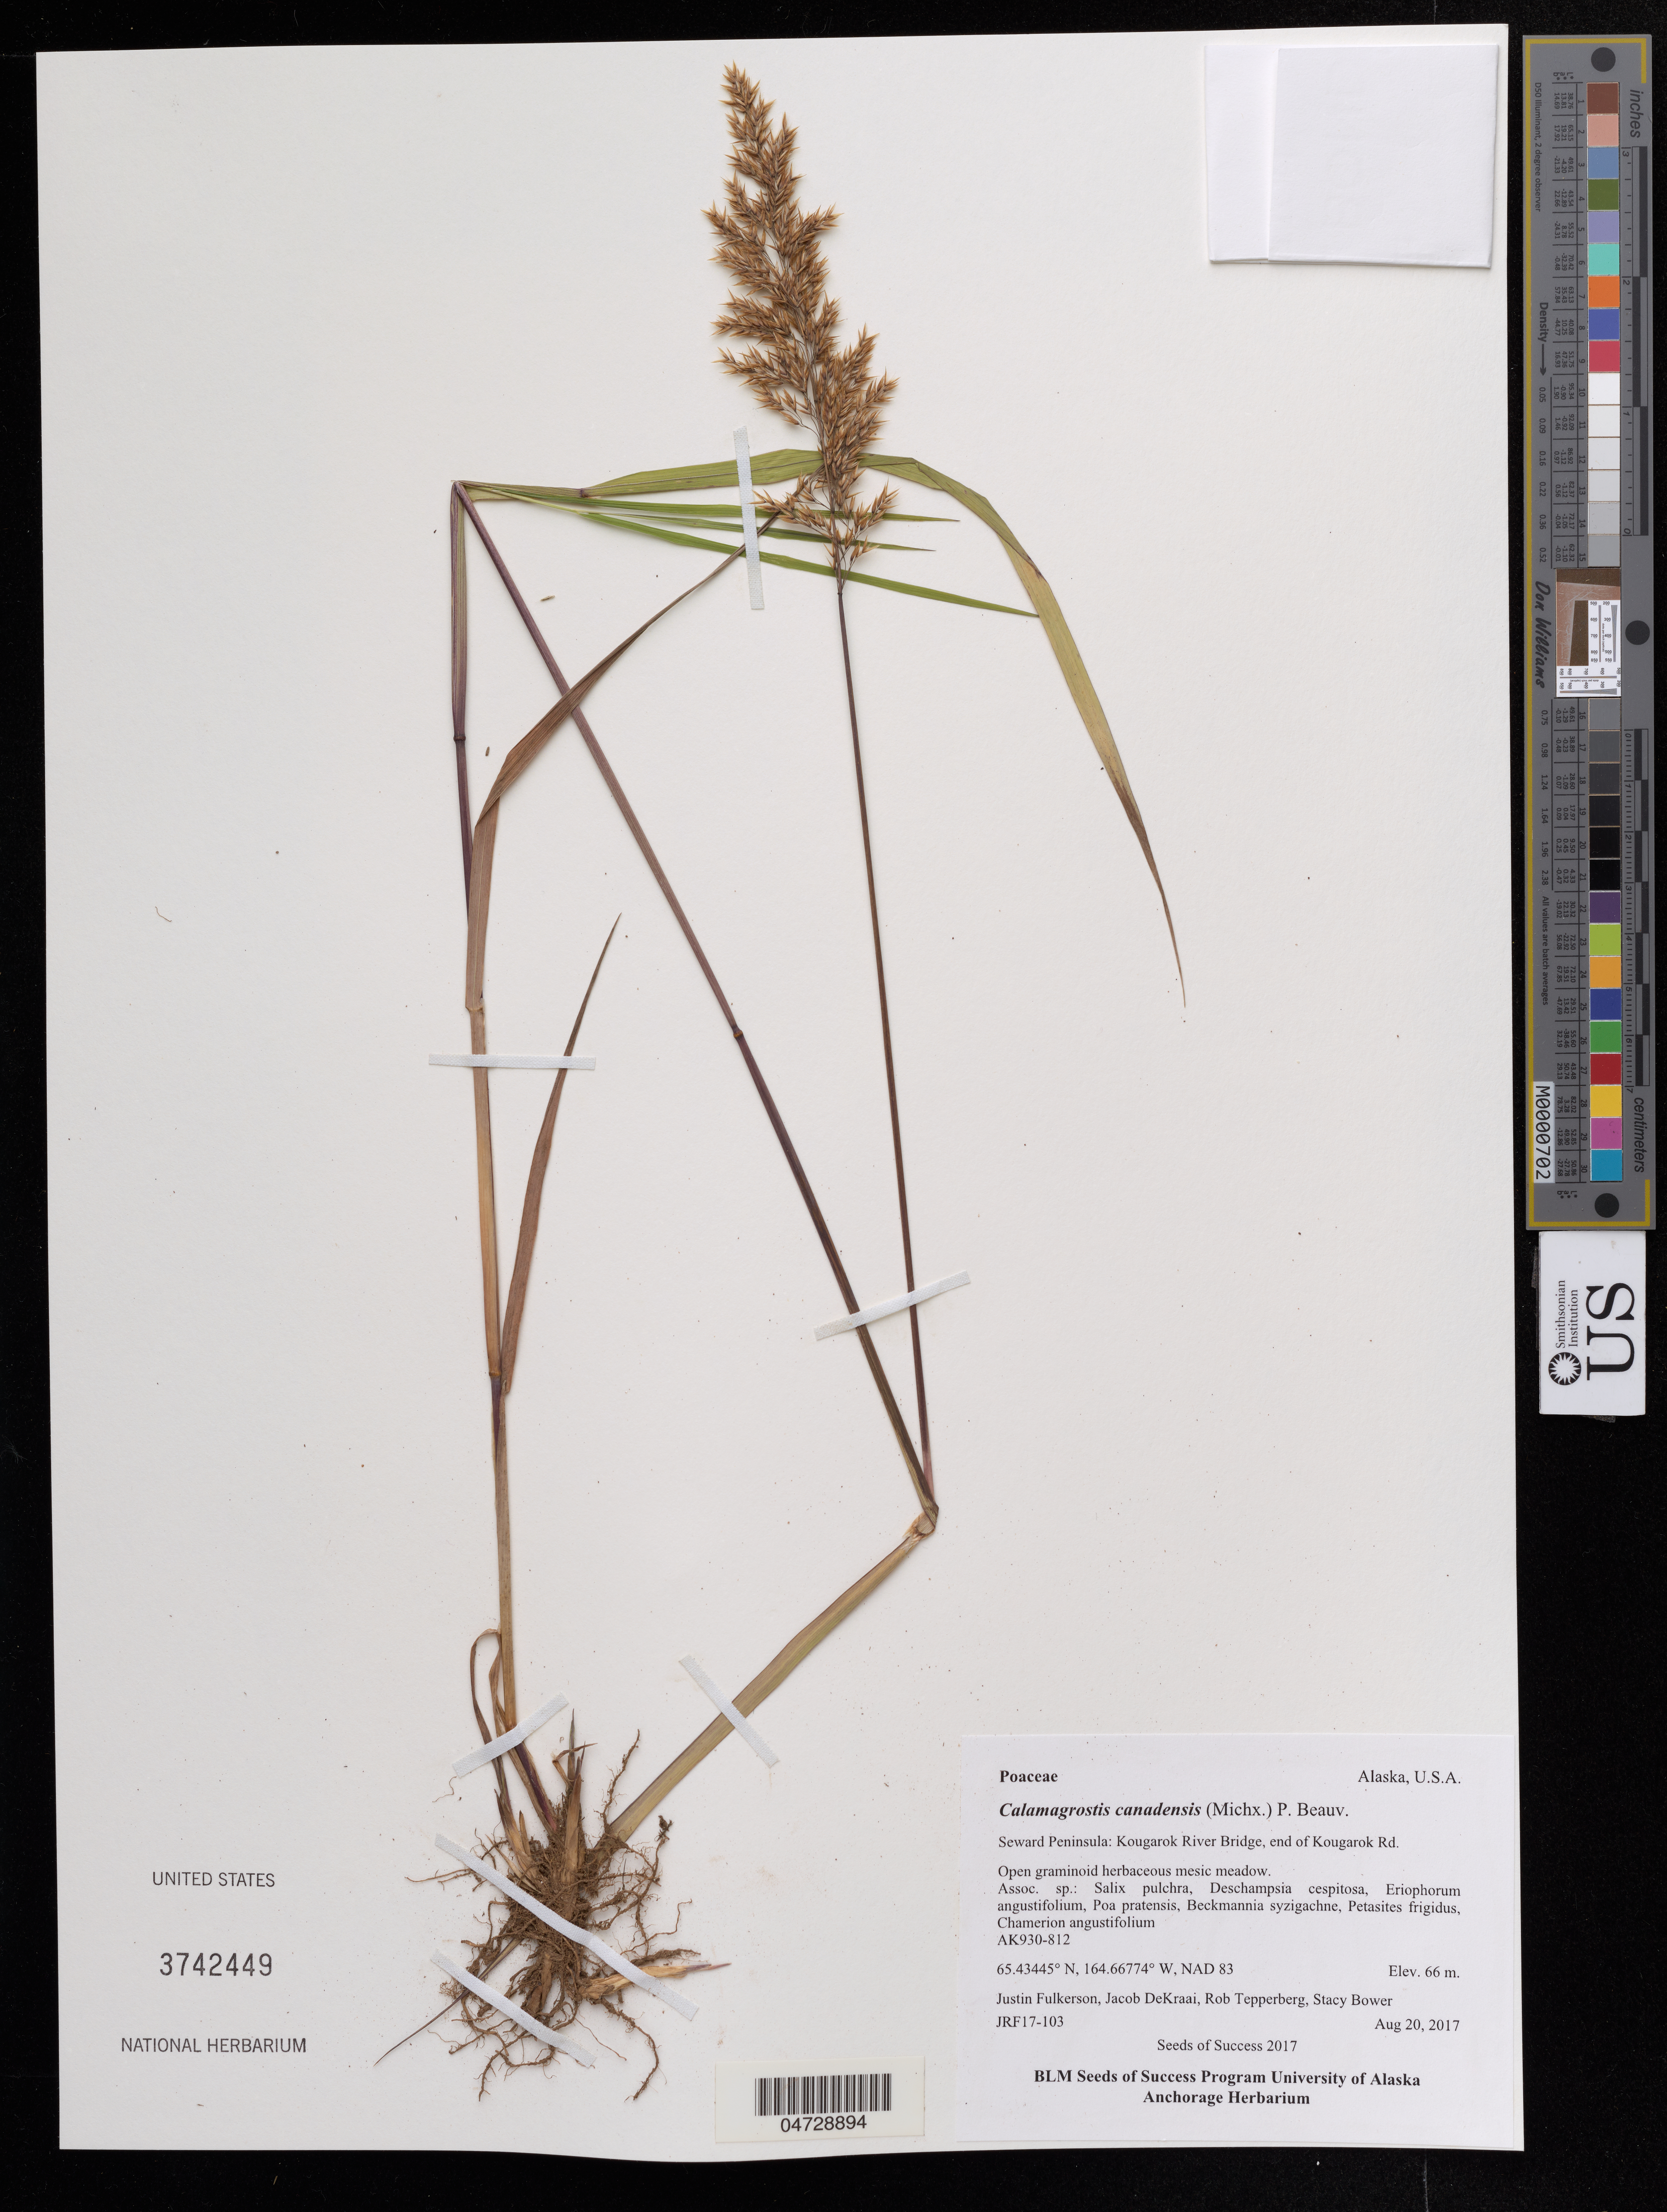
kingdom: Plantae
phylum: Tracheophyta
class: Liliopsida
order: Poales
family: Poaceae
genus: Calamagrostis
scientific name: Calamagrostis canadensis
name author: (Michx.) P. Beauv.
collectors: J. Fulkerson, J. DeKraai & R. Tepperberg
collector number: JRF17-103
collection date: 2017-08-20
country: United States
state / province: Alaska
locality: Seward Peninsula: Kougarok River bridge, end of Kougarok Rd.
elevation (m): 66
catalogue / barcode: US 3742449